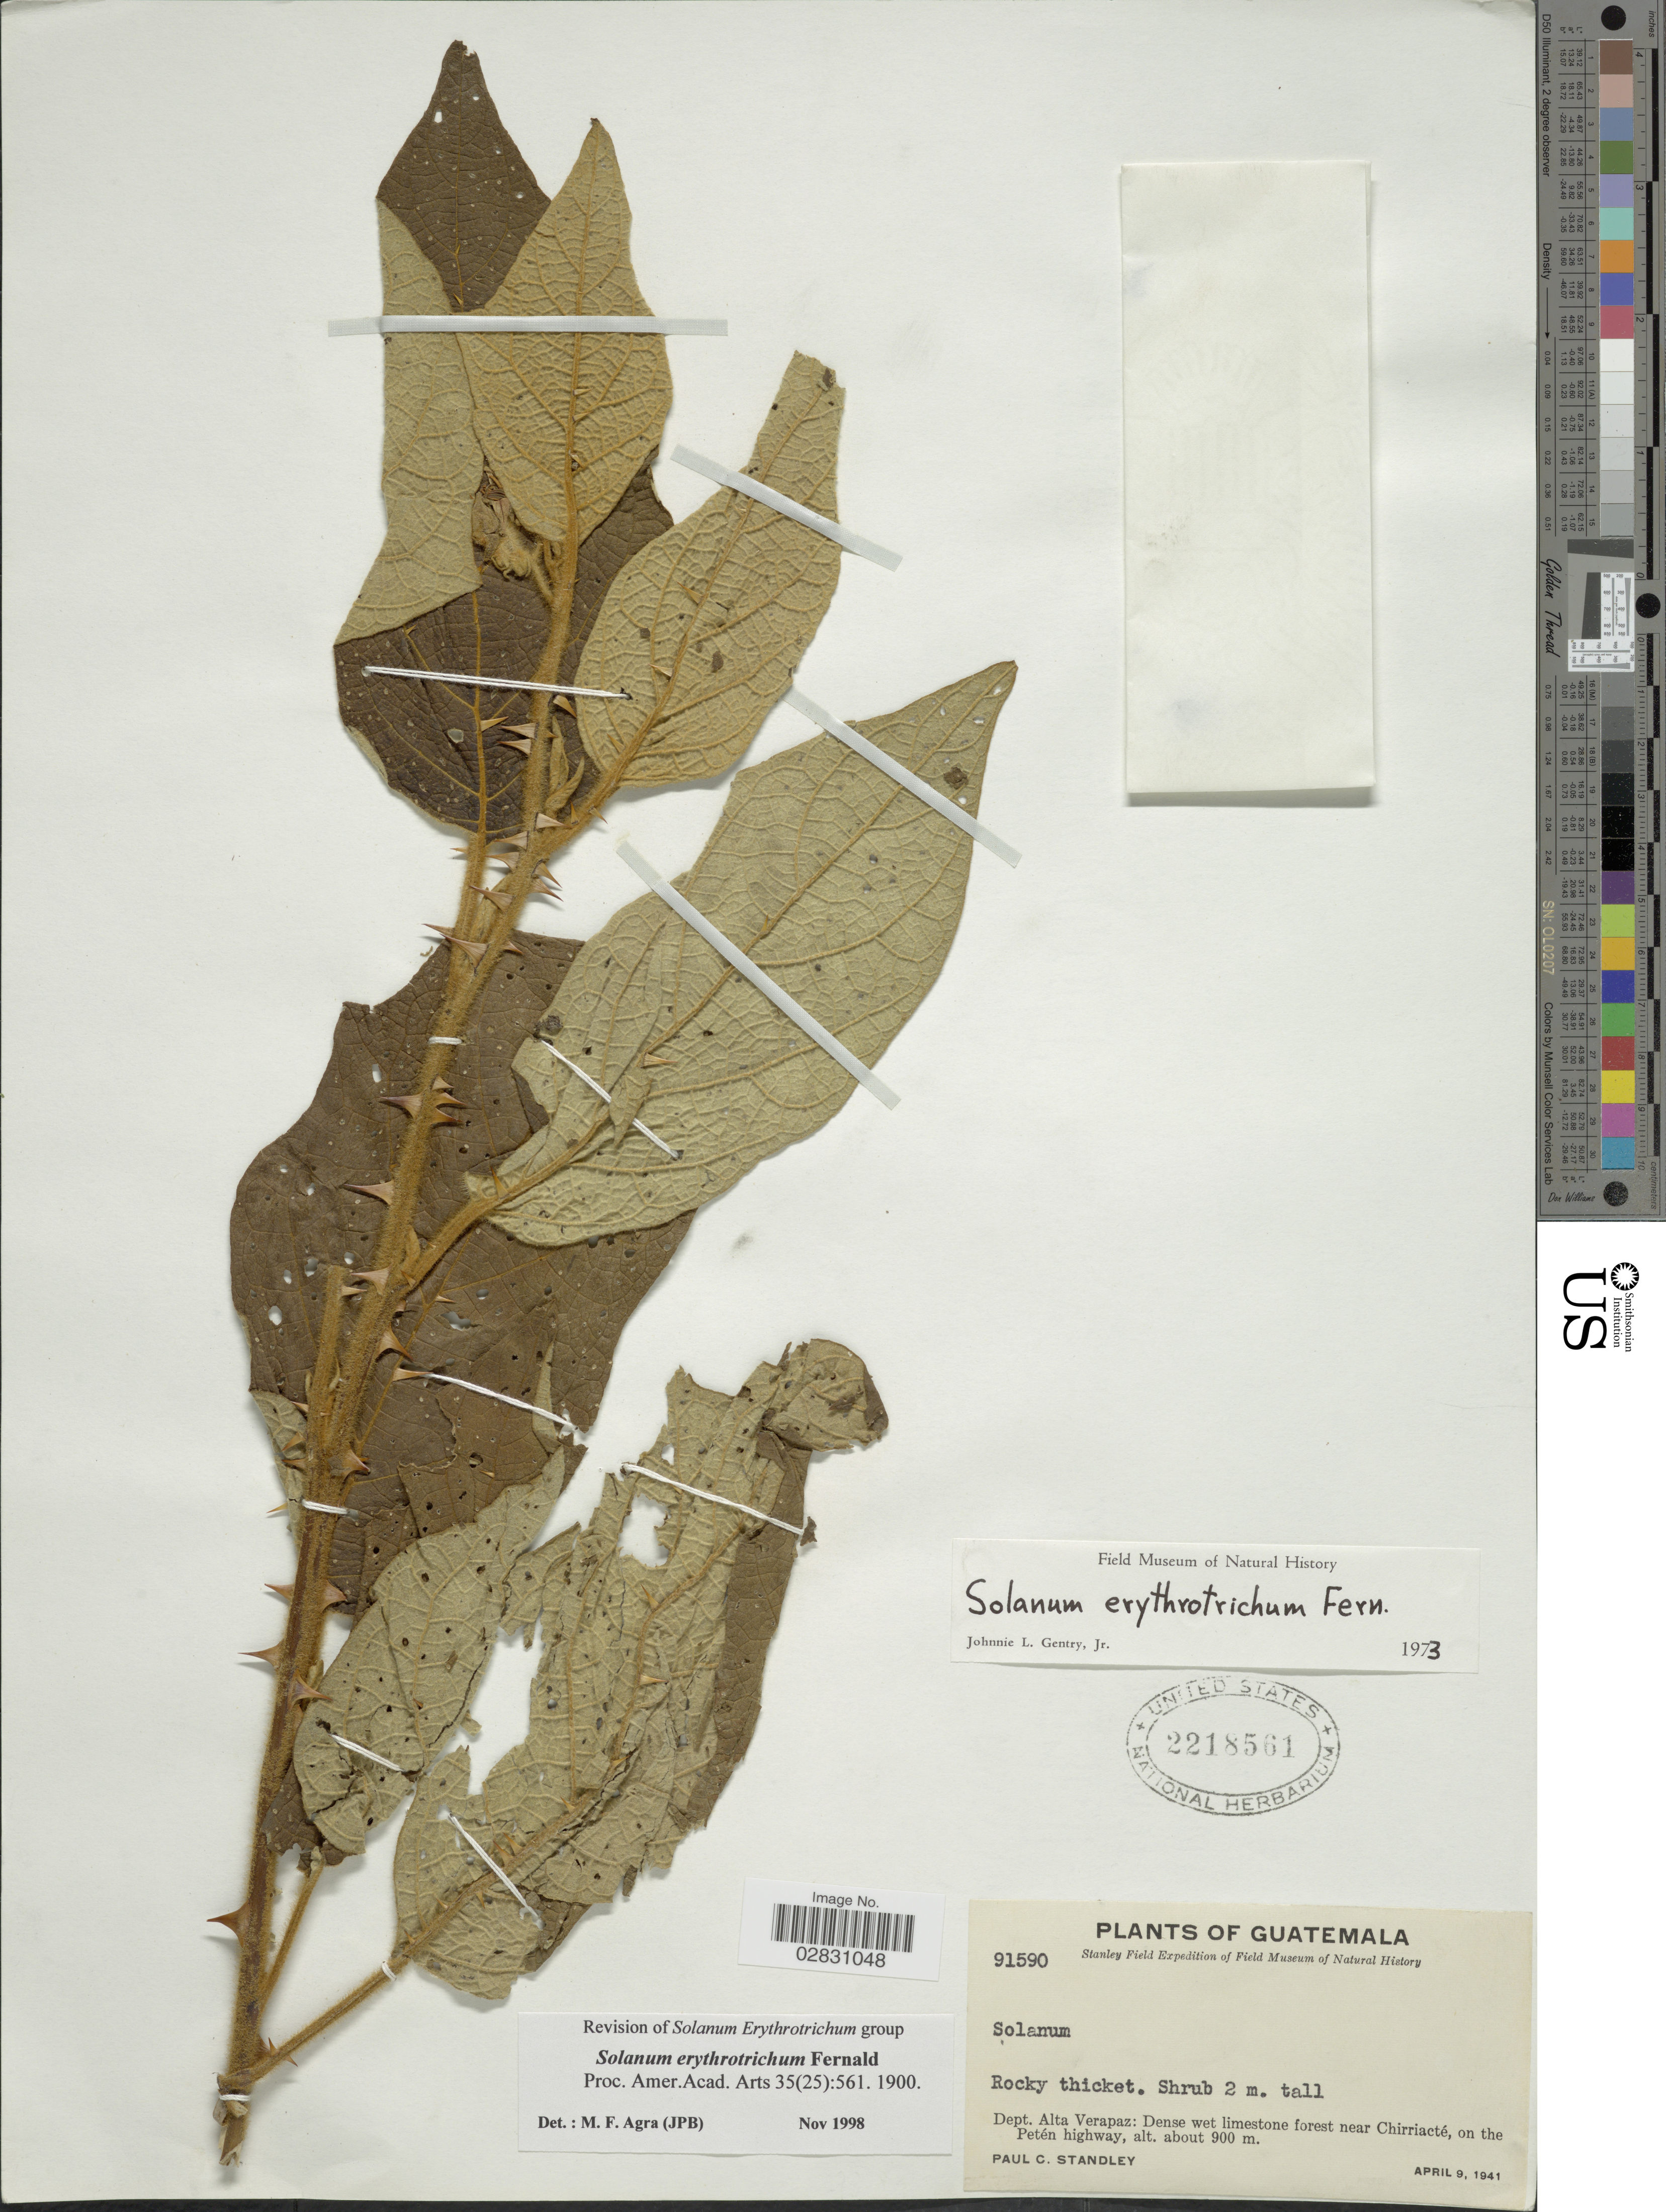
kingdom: Plantae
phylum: Tracheophyta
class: Magnoliopsida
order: Solanales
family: Solanaceae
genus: Solanum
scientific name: Solanum erythrotrichum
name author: Fernald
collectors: P. C. Standley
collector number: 91590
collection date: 1941-04-09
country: Guatemala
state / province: Alta Verapaz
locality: Dept. Alta Verapaz: Dense wet limestone forest near Chirriacté, on the Petén highway.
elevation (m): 900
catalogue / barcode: US 2218561